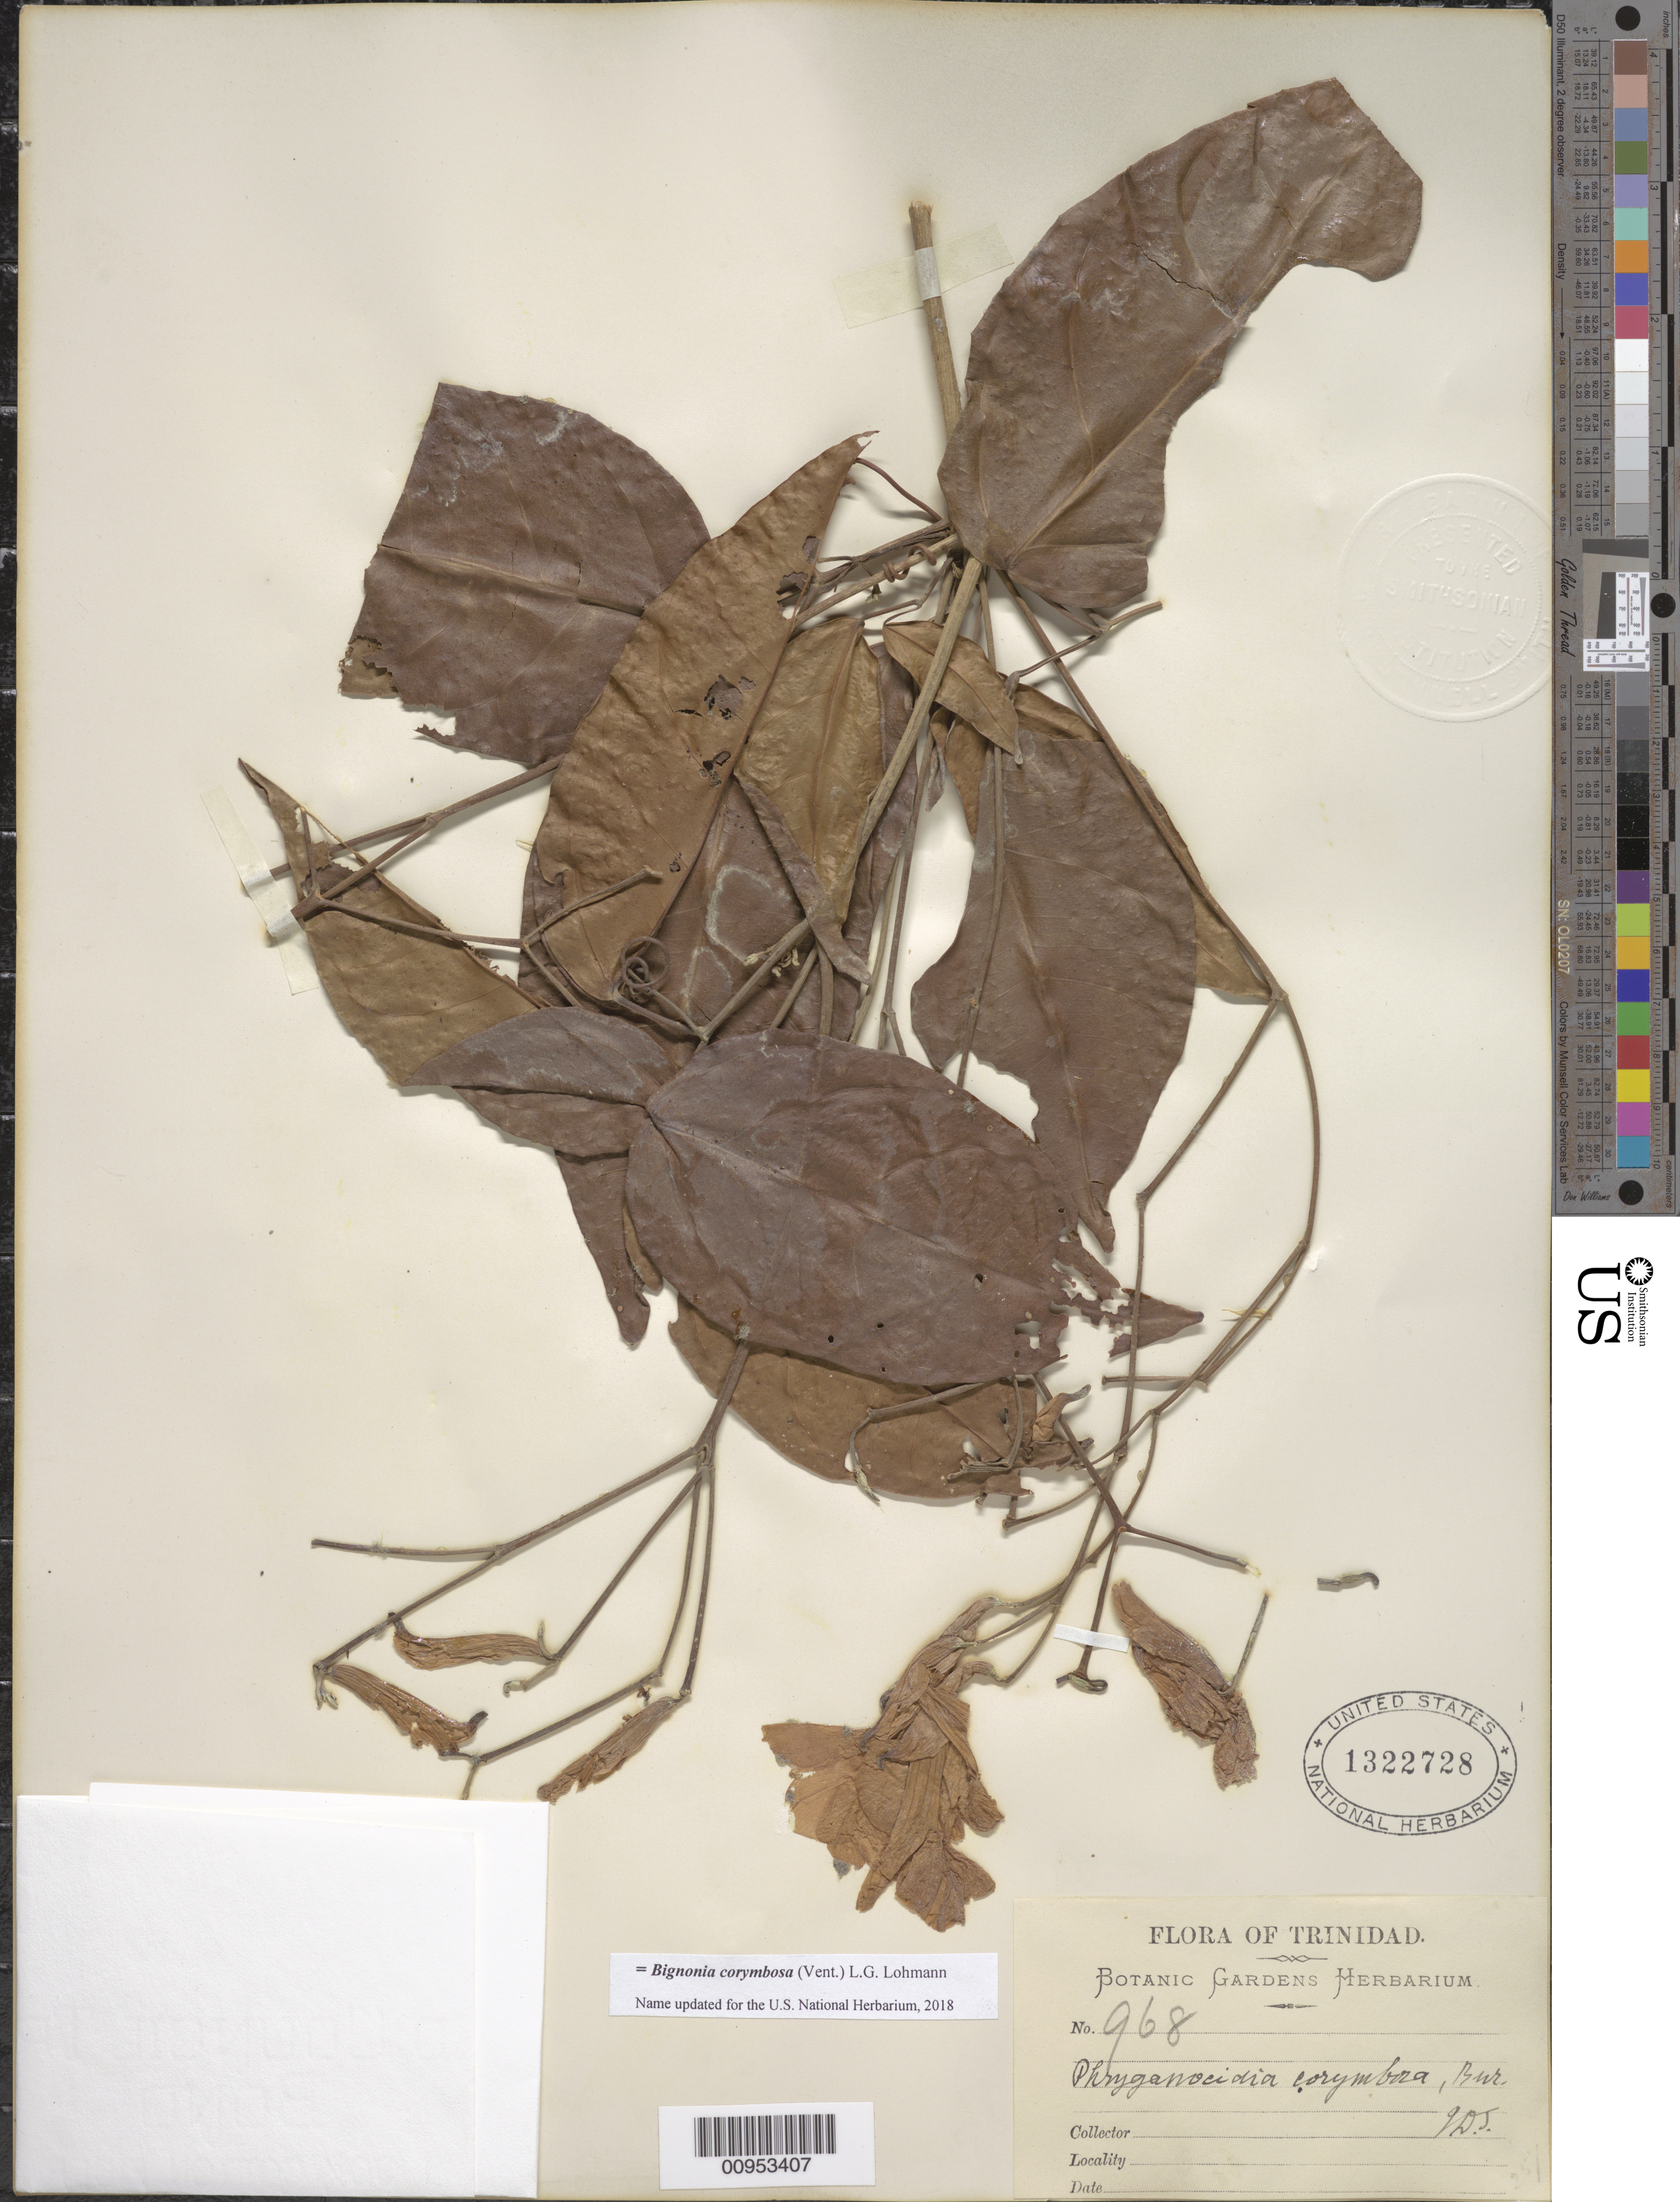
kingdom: Plantae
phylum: Tracheophyta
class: Magnoliopsida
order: Lamiales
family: Bignoniaceae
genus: Bignonia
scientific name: Bignonia corymbosa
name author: (Vent.) L.G. Lohmann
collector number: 968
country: Trinidad and Tobago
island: Trinidad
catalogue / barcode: US 1322728